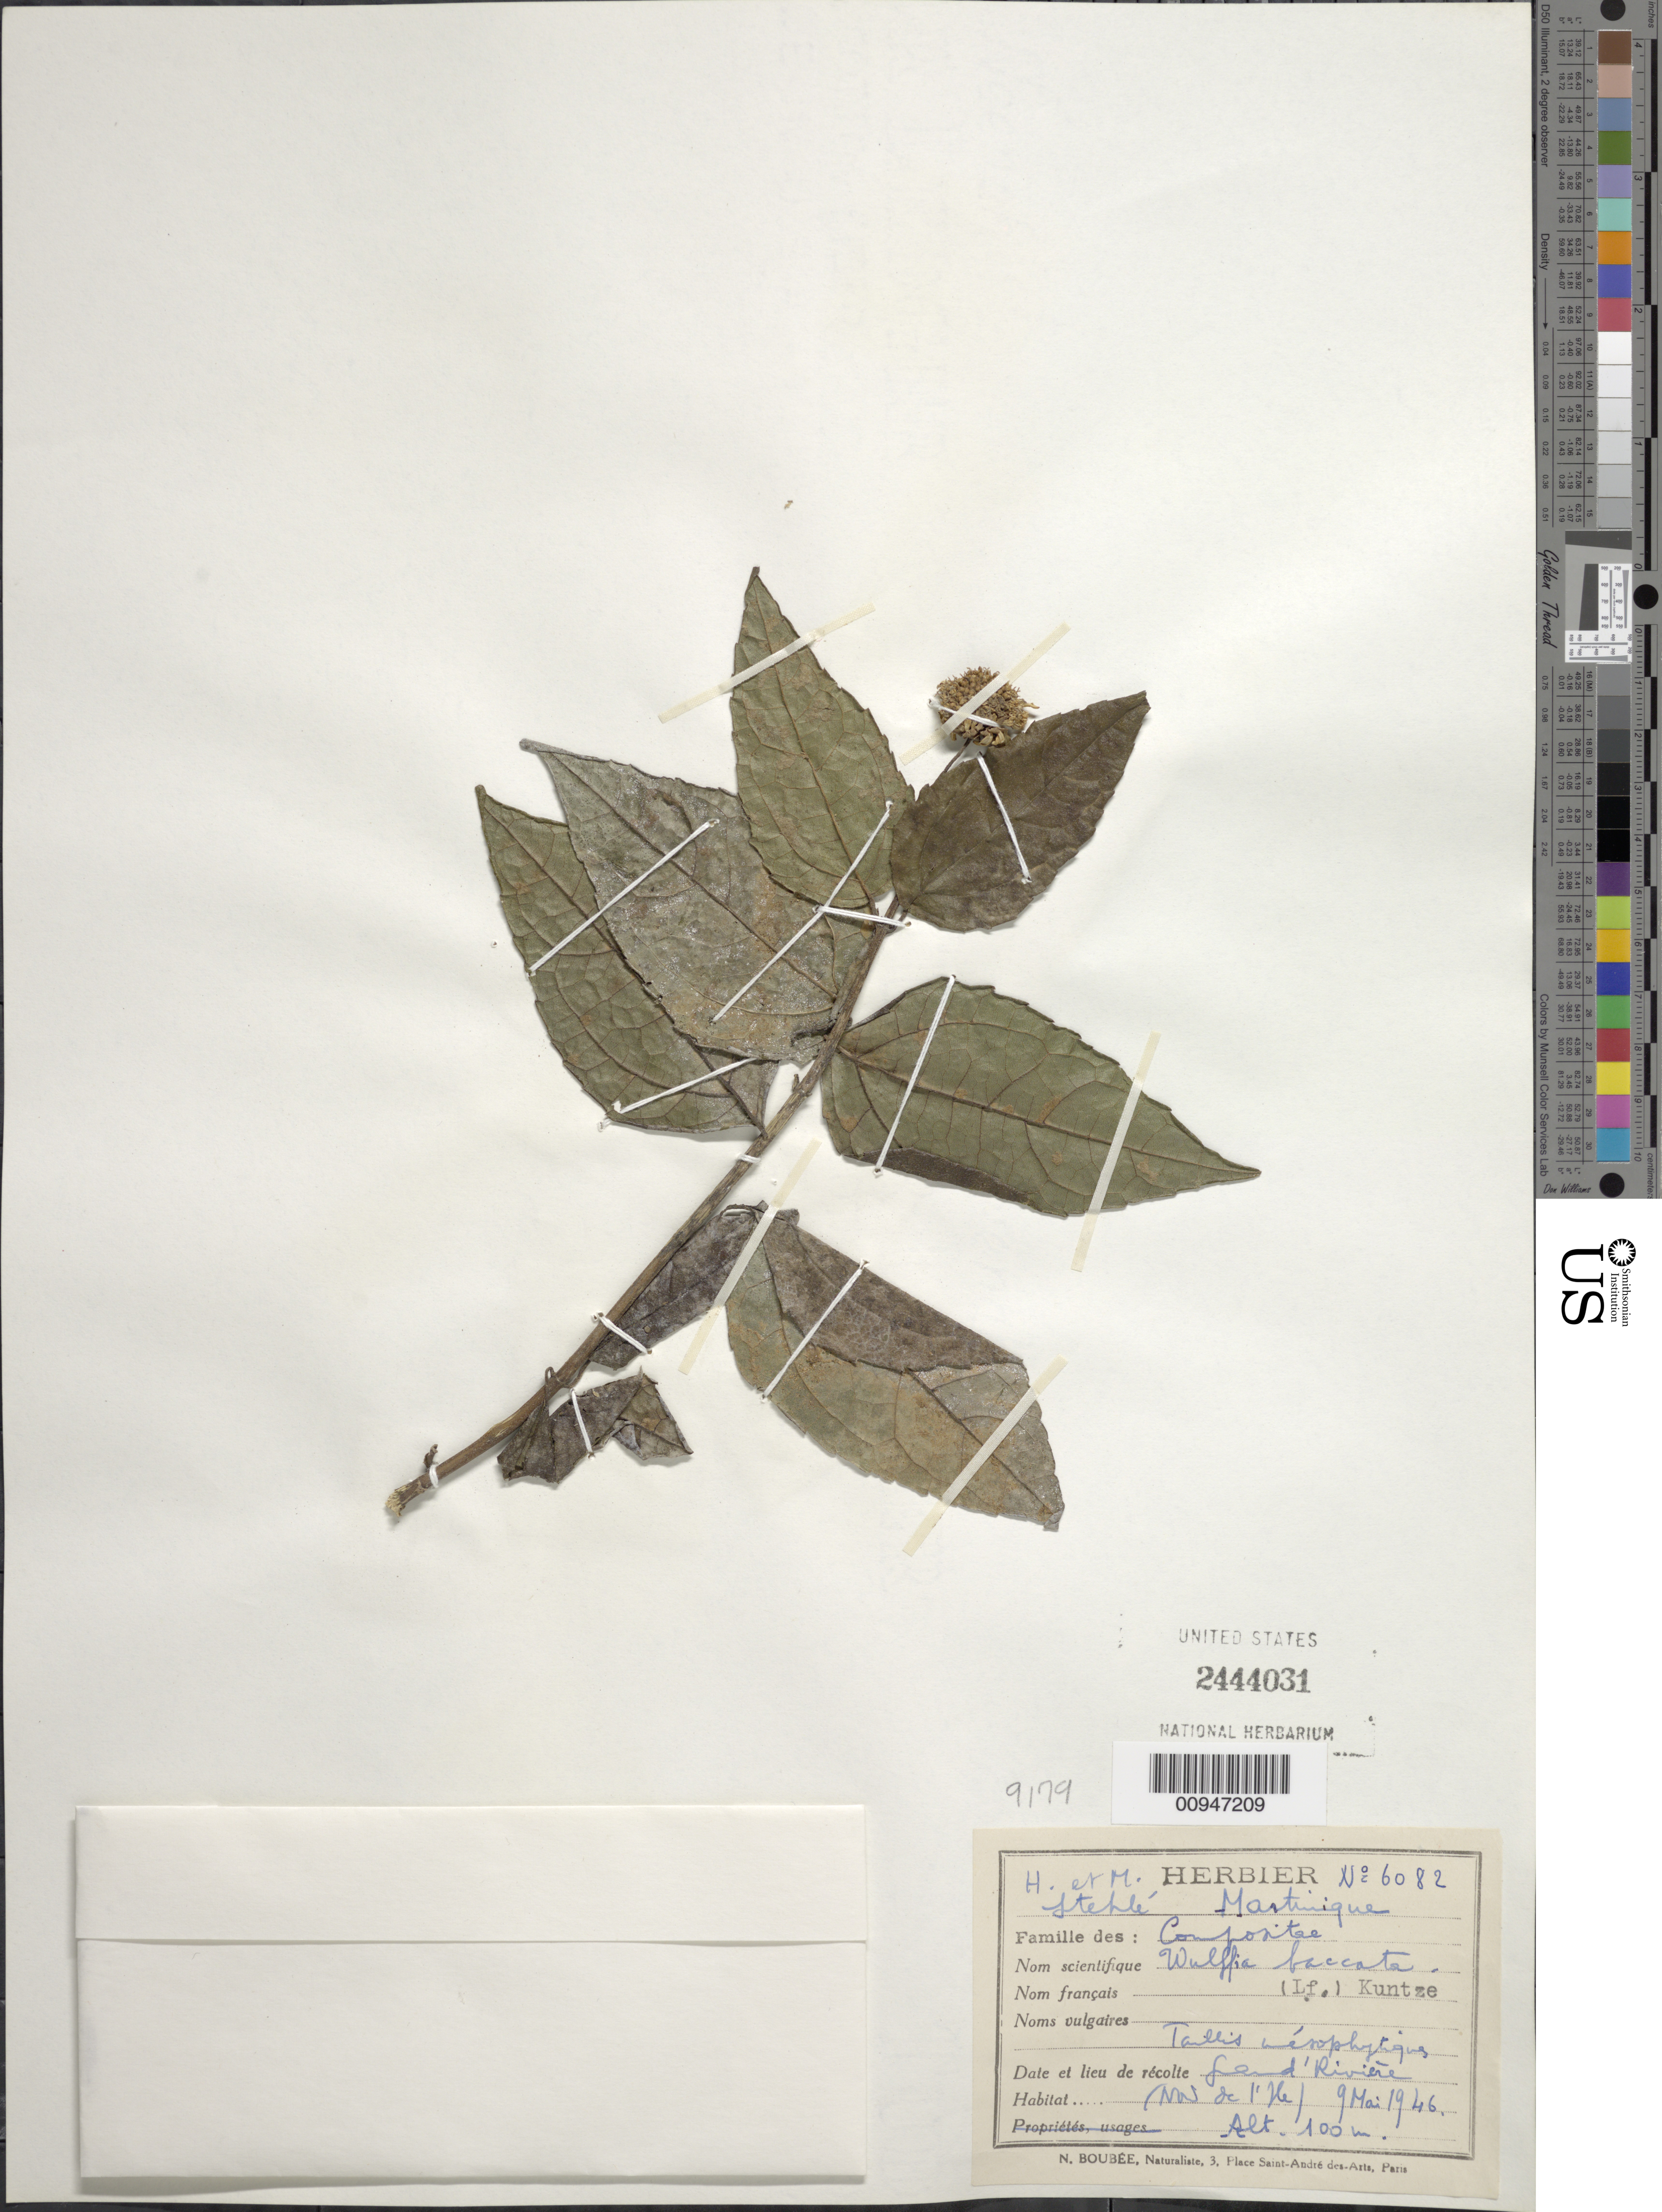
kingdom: Plantae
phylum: Tracheophyta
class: Magnoliopsida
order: Asterales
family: Asteraceae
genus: Wulffia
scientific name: Wulffia baccata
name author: (L. f.) Kuntze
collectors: H. Stehlé & M. Stehlé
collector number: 6082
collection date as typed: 09 May 1946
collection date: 1946-05-09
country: Martinique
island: Martinique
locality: Grand Rivière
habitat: Taillis mésophytiques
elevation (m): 100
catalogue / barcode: US 2444031